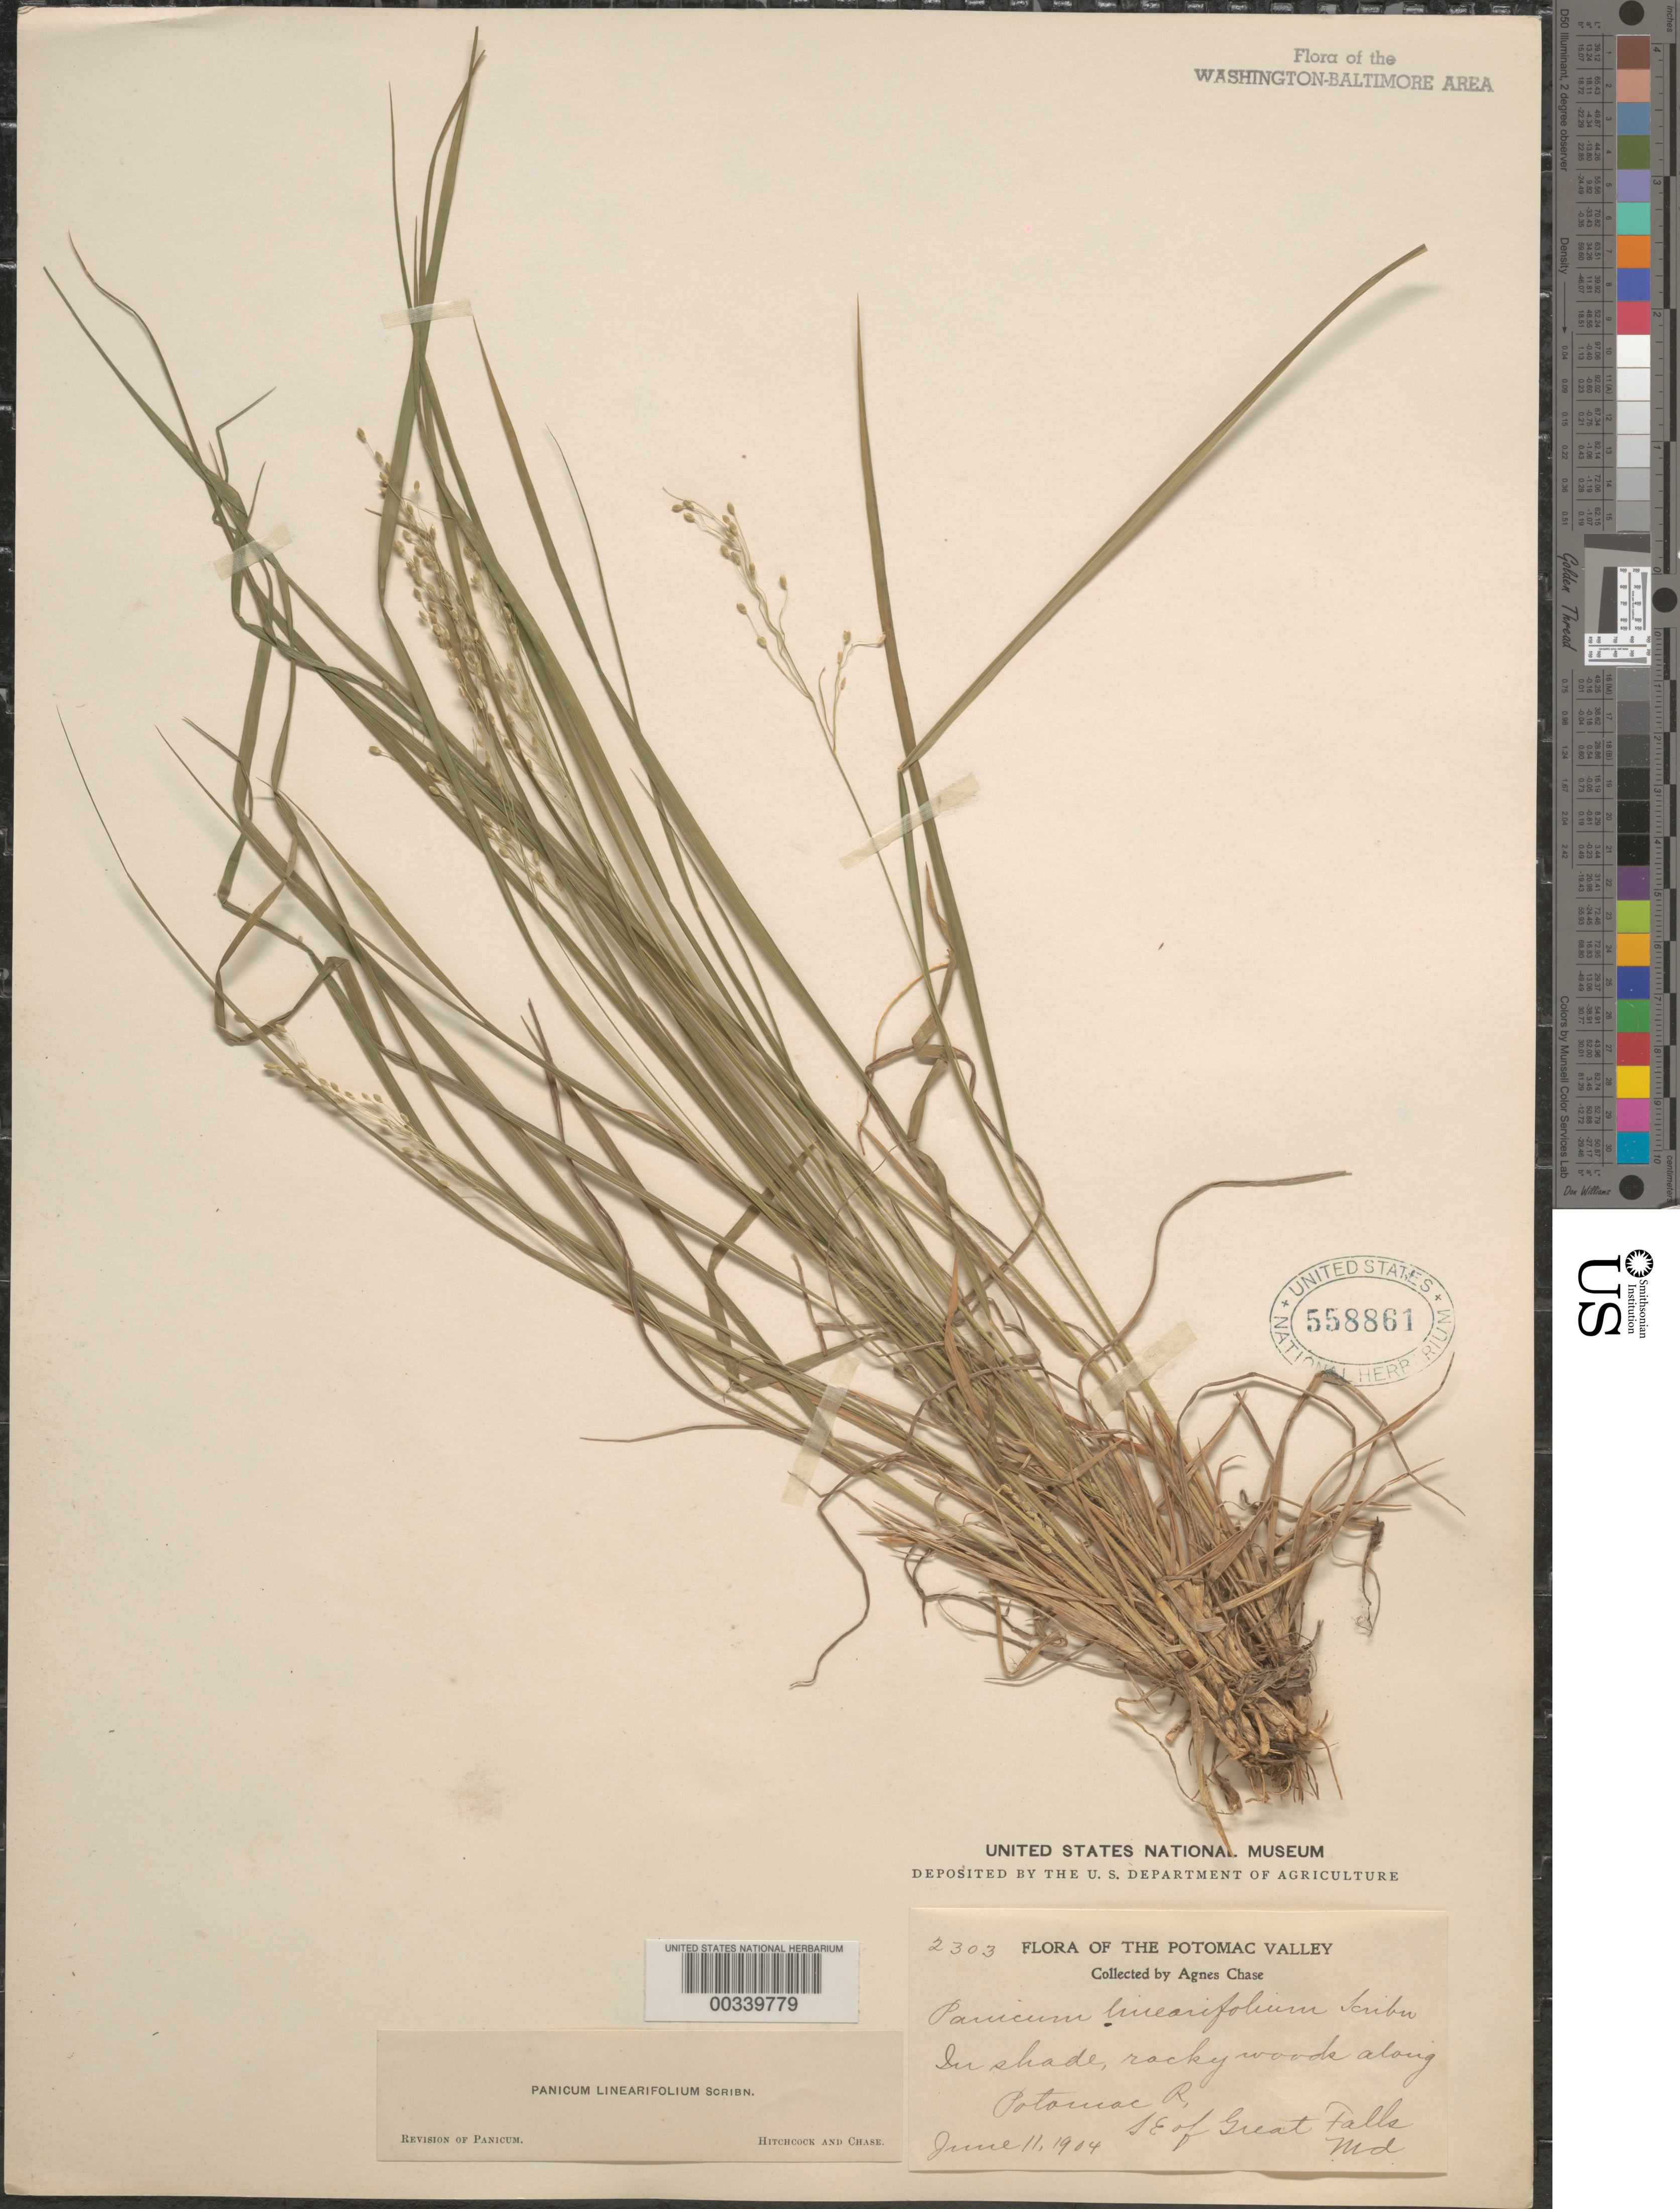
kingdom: Plantae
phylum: Tracheophyta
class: Liliopsida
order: Poales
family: Poaceae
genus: Dichanthelium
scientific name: Dichanthelium linearifolium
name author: (Scribn.) Gould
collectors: A. Chase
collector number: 2303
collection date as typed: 11 Jun 1904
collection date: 1904-06-11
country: United States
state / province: Maryland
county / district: Montgomery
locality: Potomac River, southeast of Great Falls C. & O. Canal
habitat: In shade, rocky woods along river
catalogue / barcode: US 558861